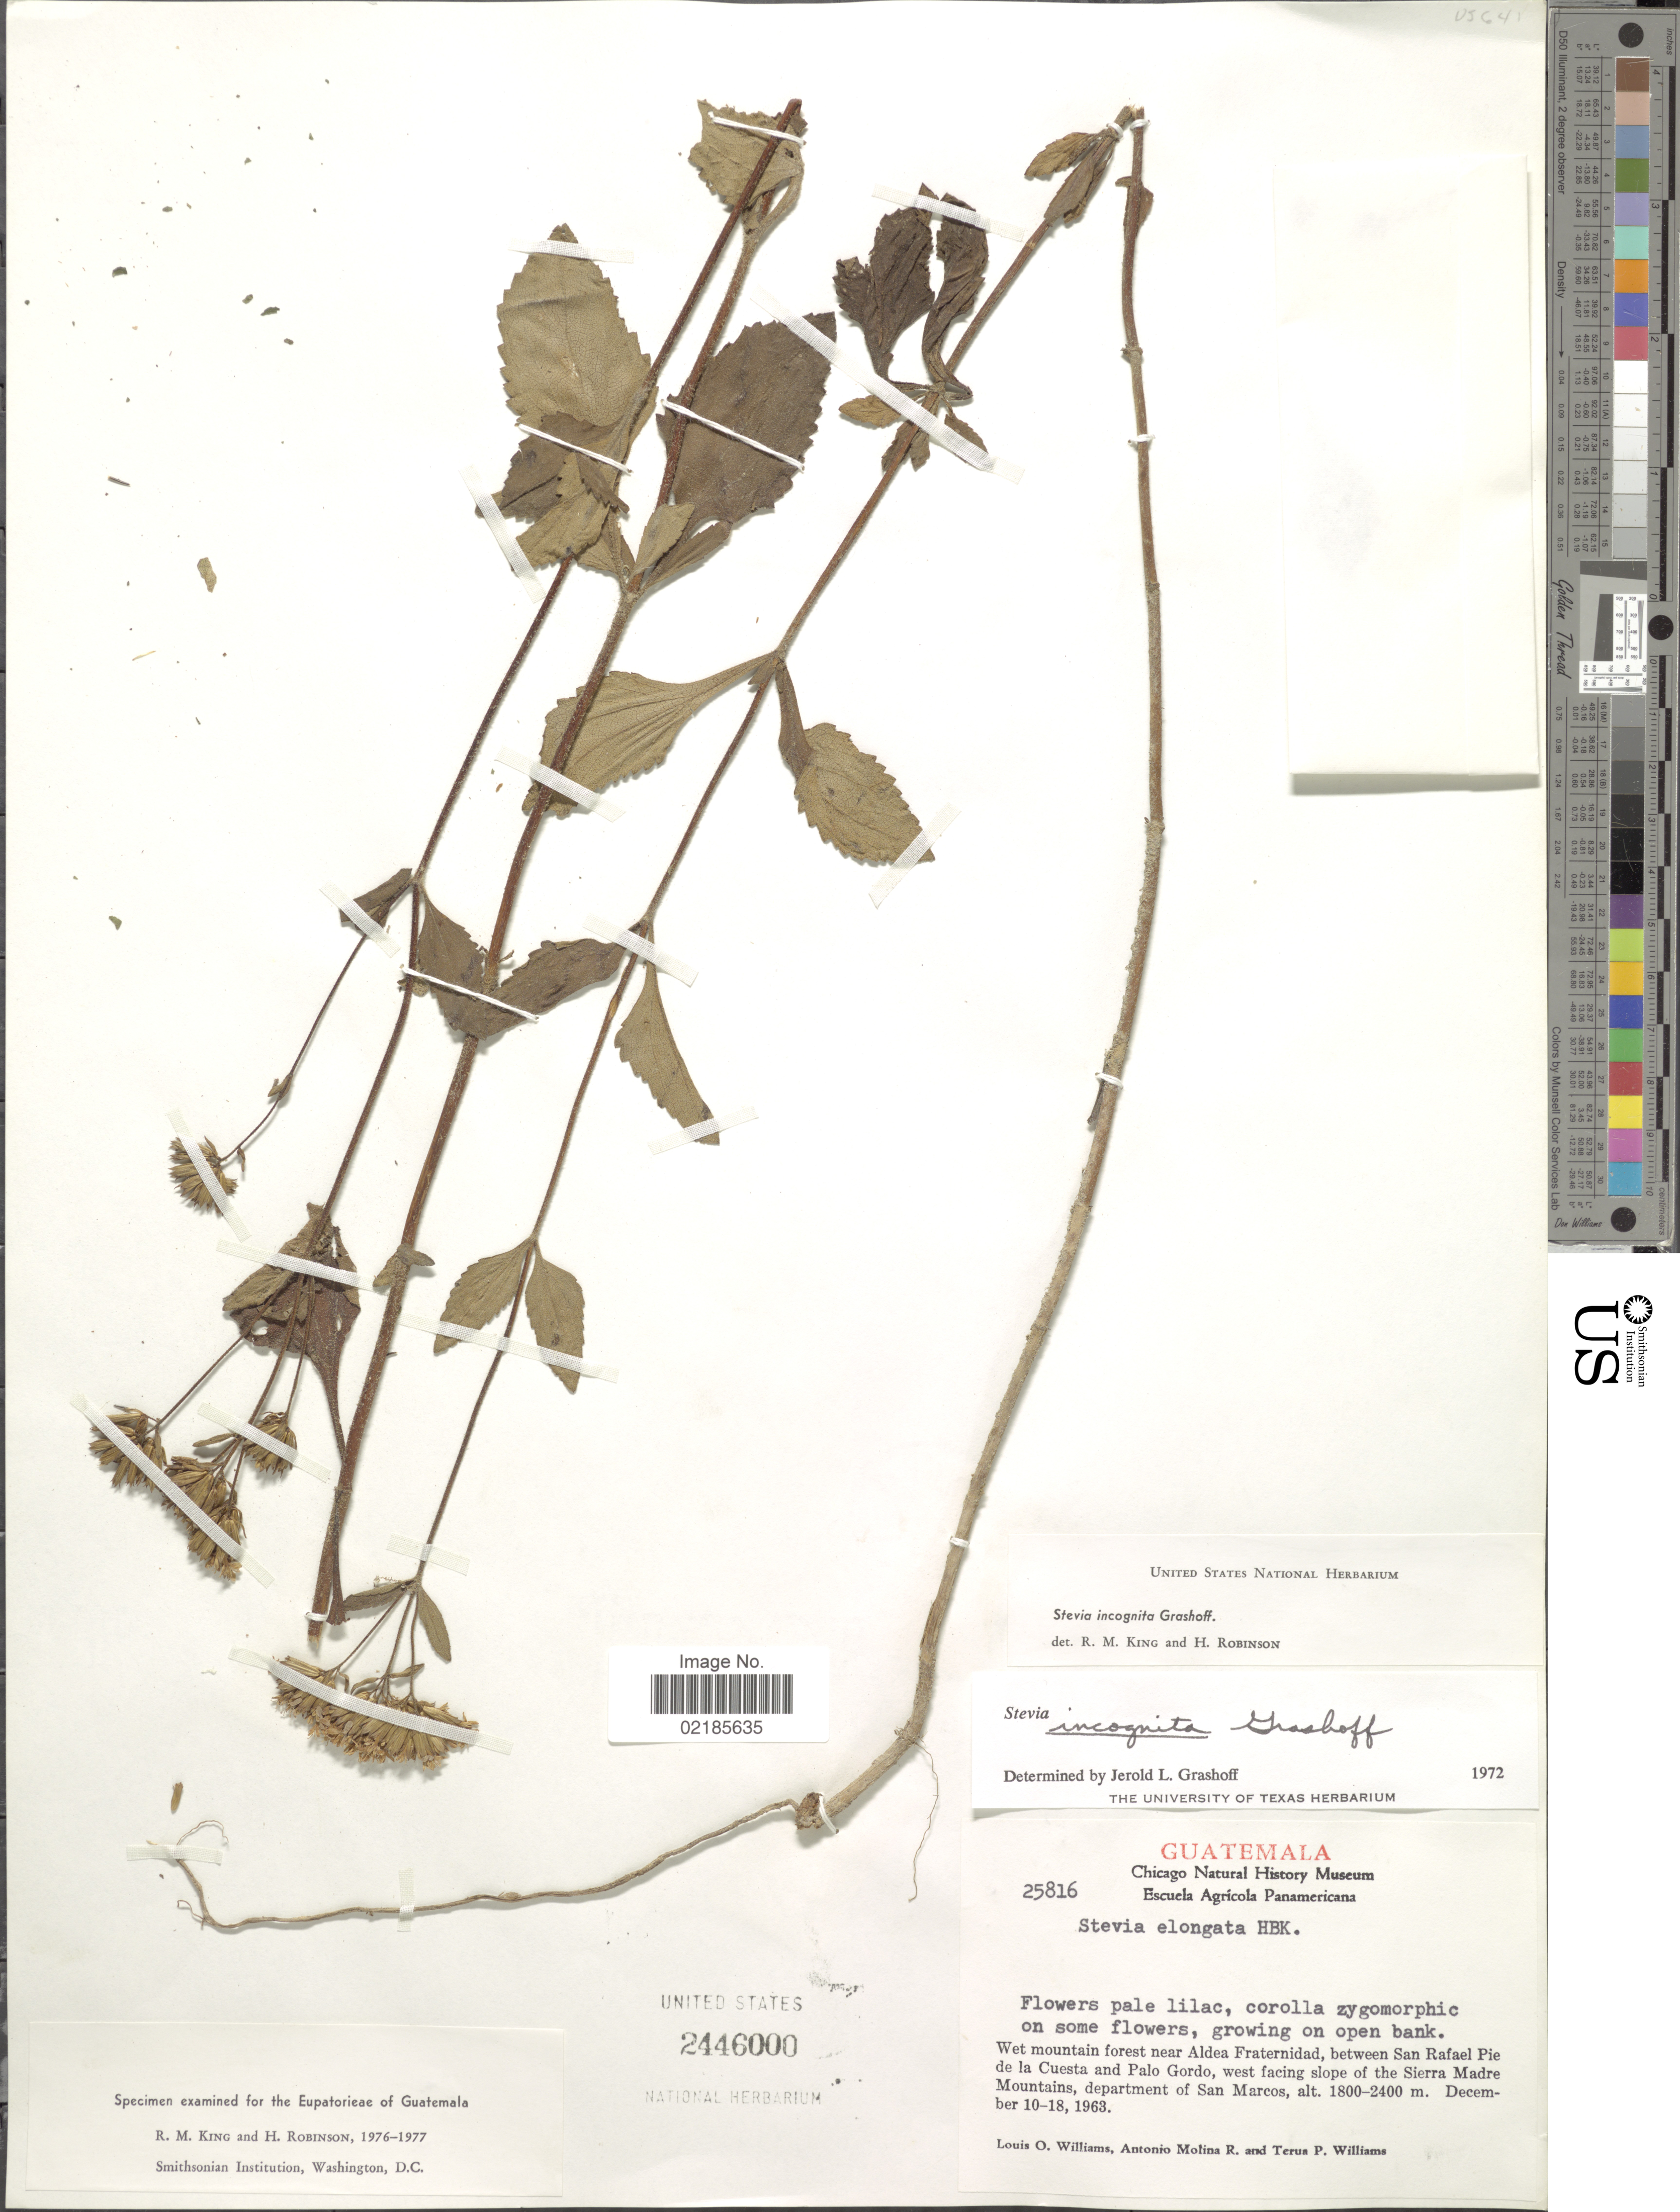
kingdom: Plantae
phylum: Tracheophyta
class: Magnoliopsida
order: Asterales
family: Asteraceae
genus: Stevia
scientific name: Stevia incognita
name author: Grashoff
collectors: L. O. Williams, A. Molina R. & T. P. Williams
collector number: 25816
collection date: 1963-12-10/1963-12-18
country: Guatemala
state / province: San Marcos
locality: Near Aldea Fraternidad, between San Rafael Pie de la Cuesta and Palo Gordo, west facing slope of the Sierra Madre Mountains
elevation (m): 1800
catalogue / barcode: US 2446000